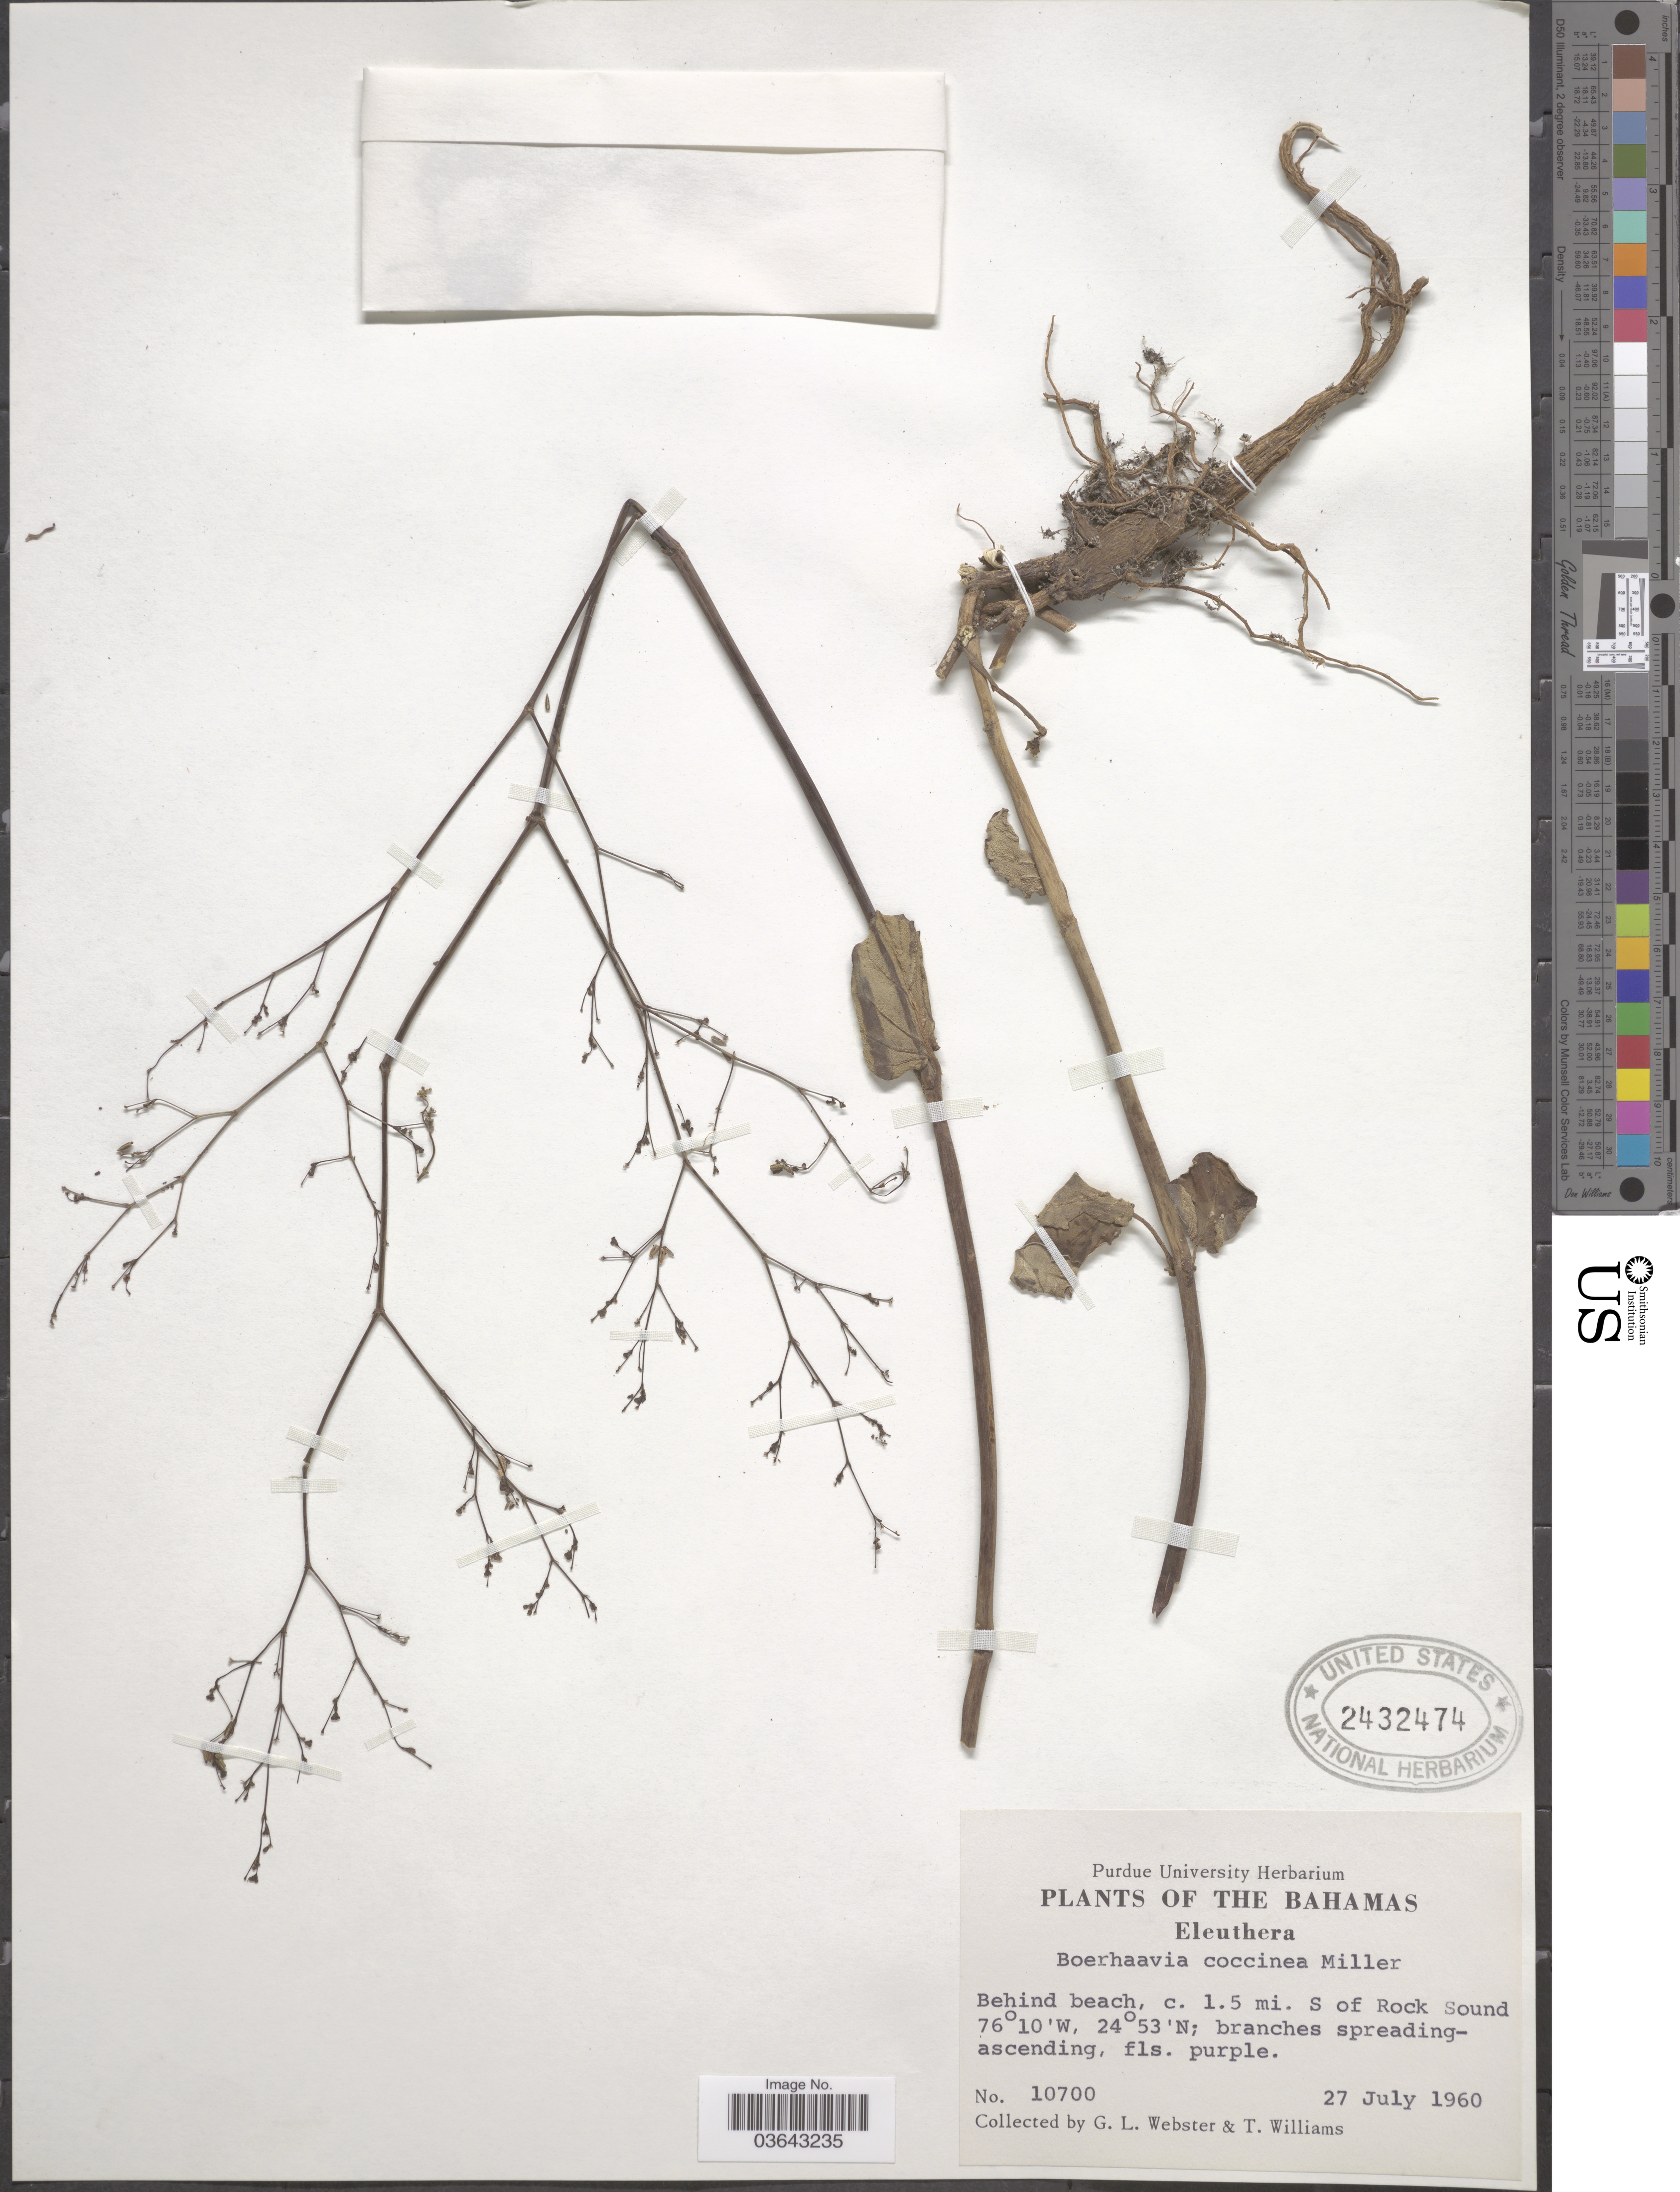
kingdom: Plantae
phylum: Tracheophyta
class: Magnoliopsida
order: Caryophyllales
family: Nyctaginaceae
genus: Boerhavia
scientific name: Boerhavia coccinea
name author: Mill.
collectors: G. L. Webster & T. Williams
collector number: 10700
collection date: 1960-07-27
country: Bahamas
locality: Eleuthera. Behind beach, c. 1.5 mi. S of Rock Sound.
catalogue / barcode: US 2432474